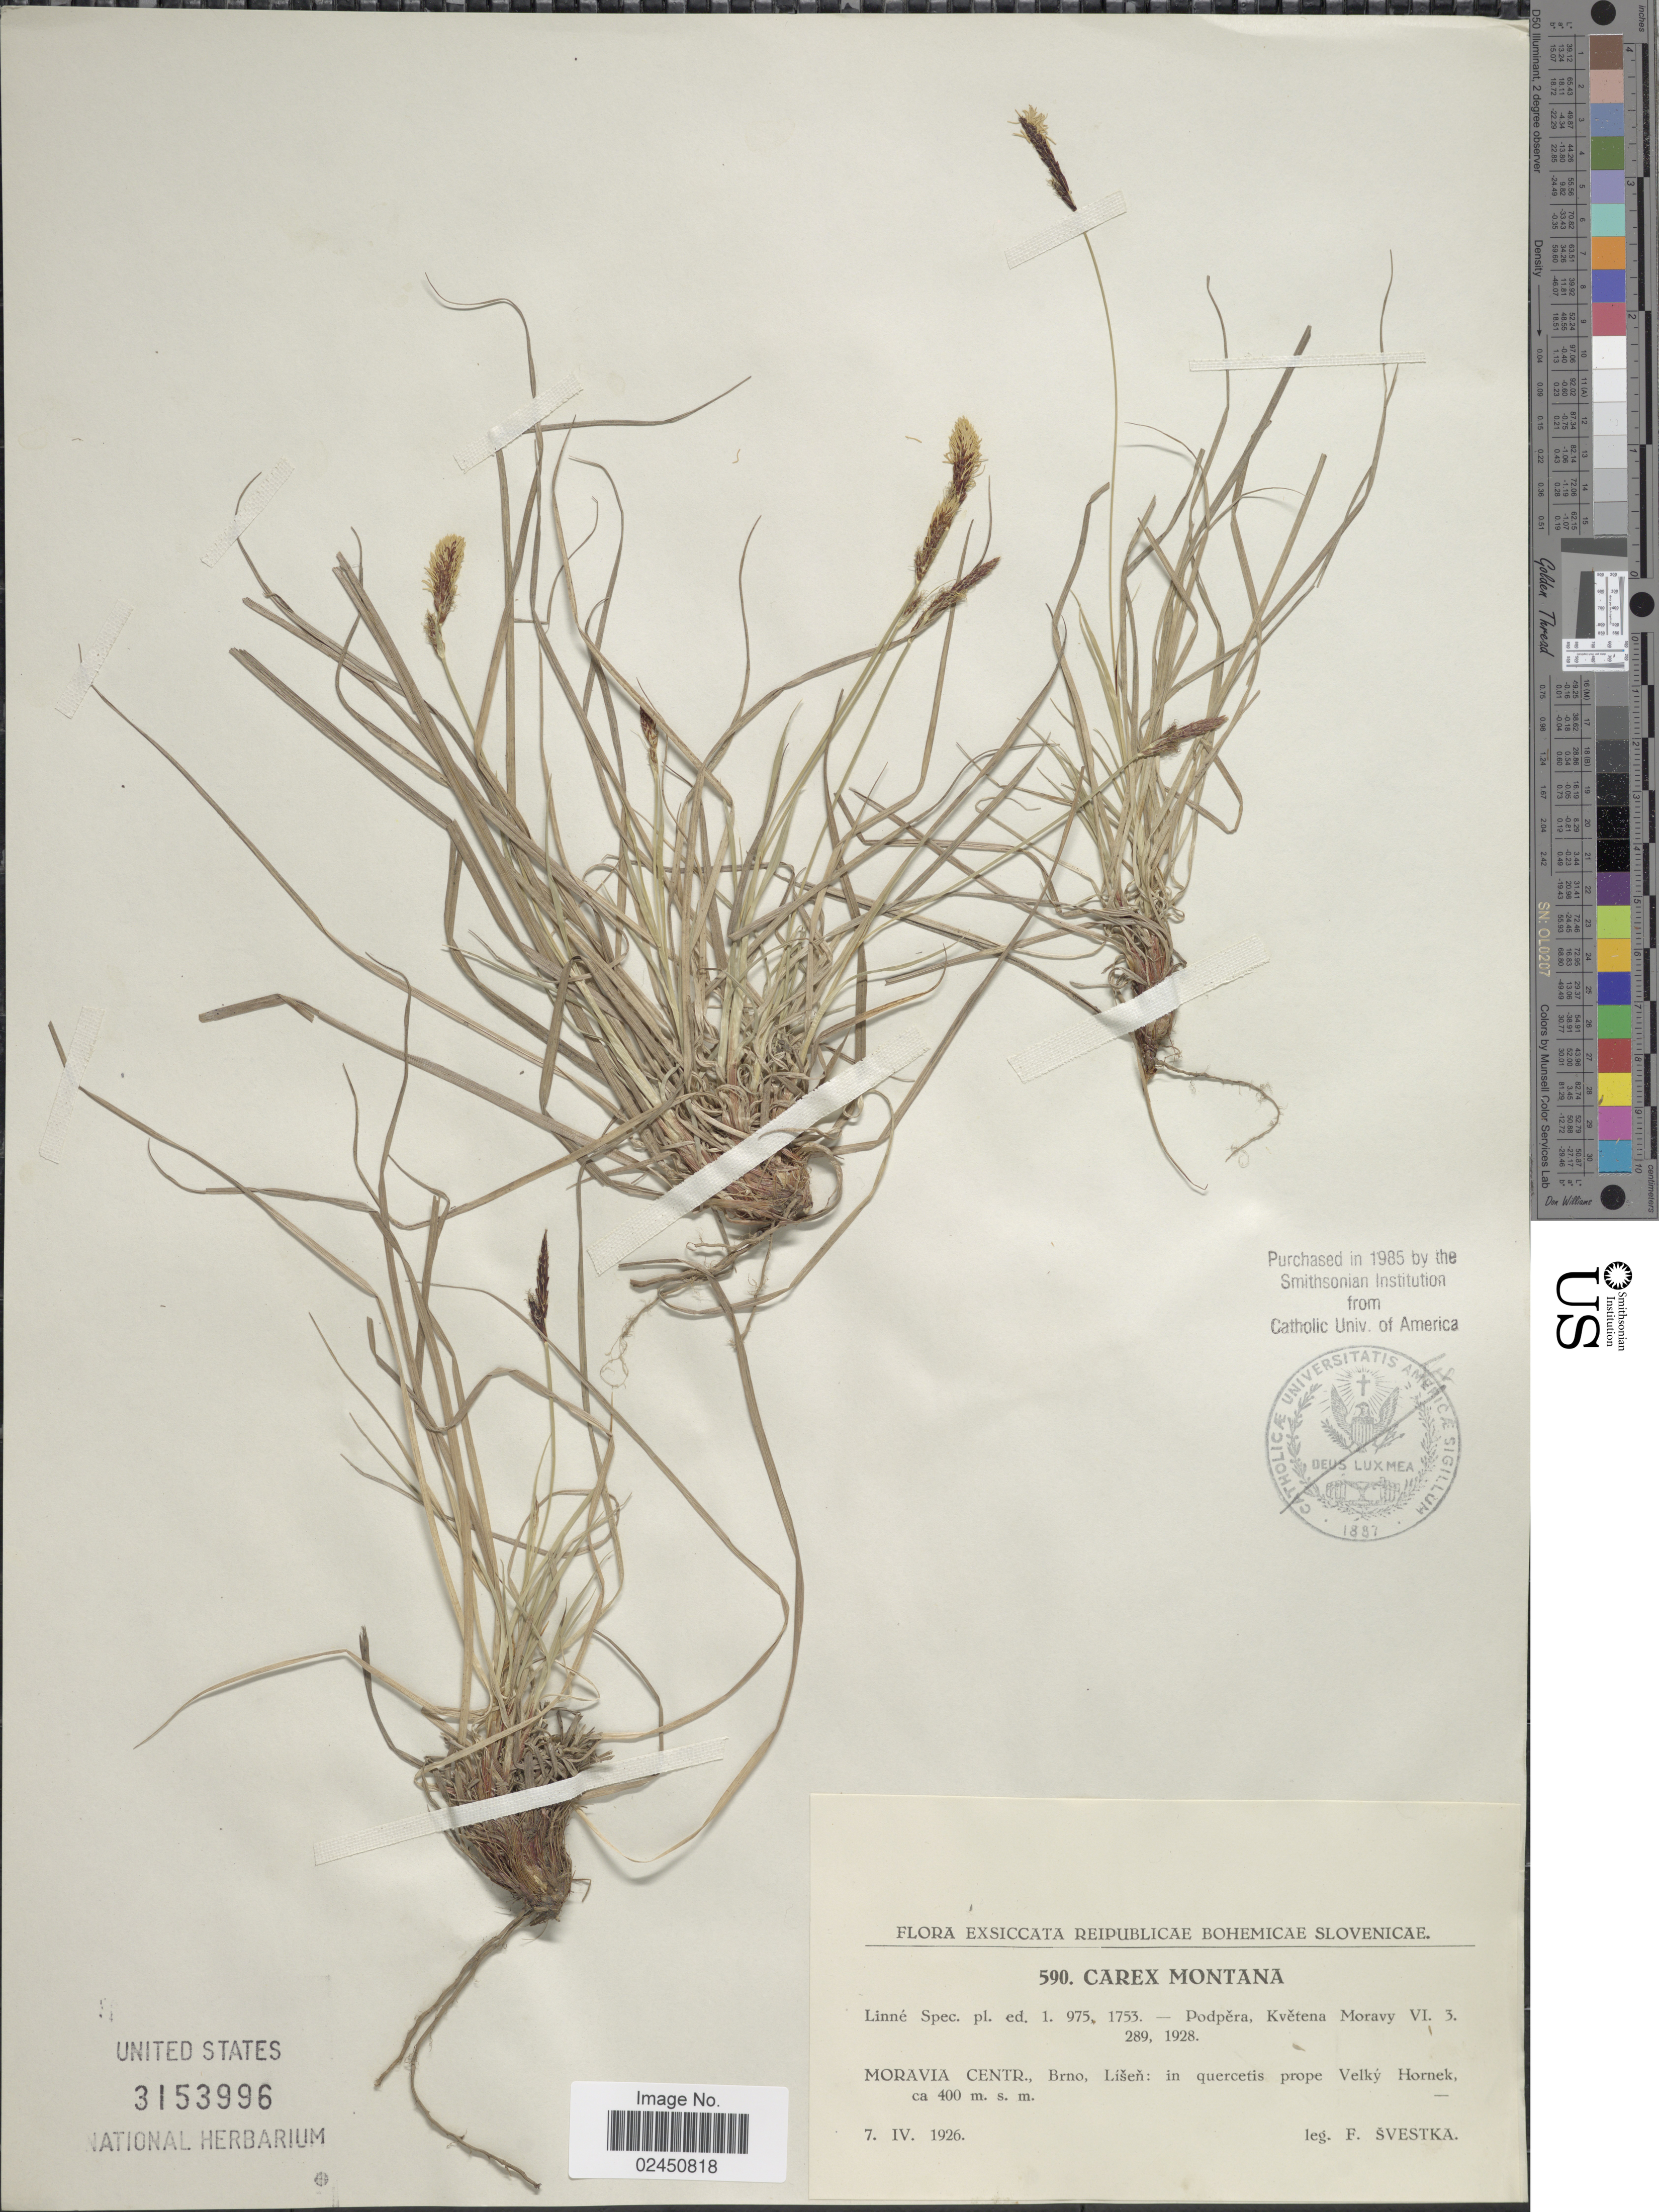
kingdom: Plantae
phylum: Tracheophyta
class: Liliopsida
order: Poales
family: Cyperaceae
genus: Carex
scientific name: Carex montana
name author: L.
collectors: F. Svestka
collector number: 590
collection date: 1926-04-07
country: Czechia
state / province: South Moravian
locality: Reipublicae Bohemicae Slovenicae, Morvia Centr., Brno. Lisen, prope Velky Hornek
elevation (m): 400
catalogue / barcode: US 3153996